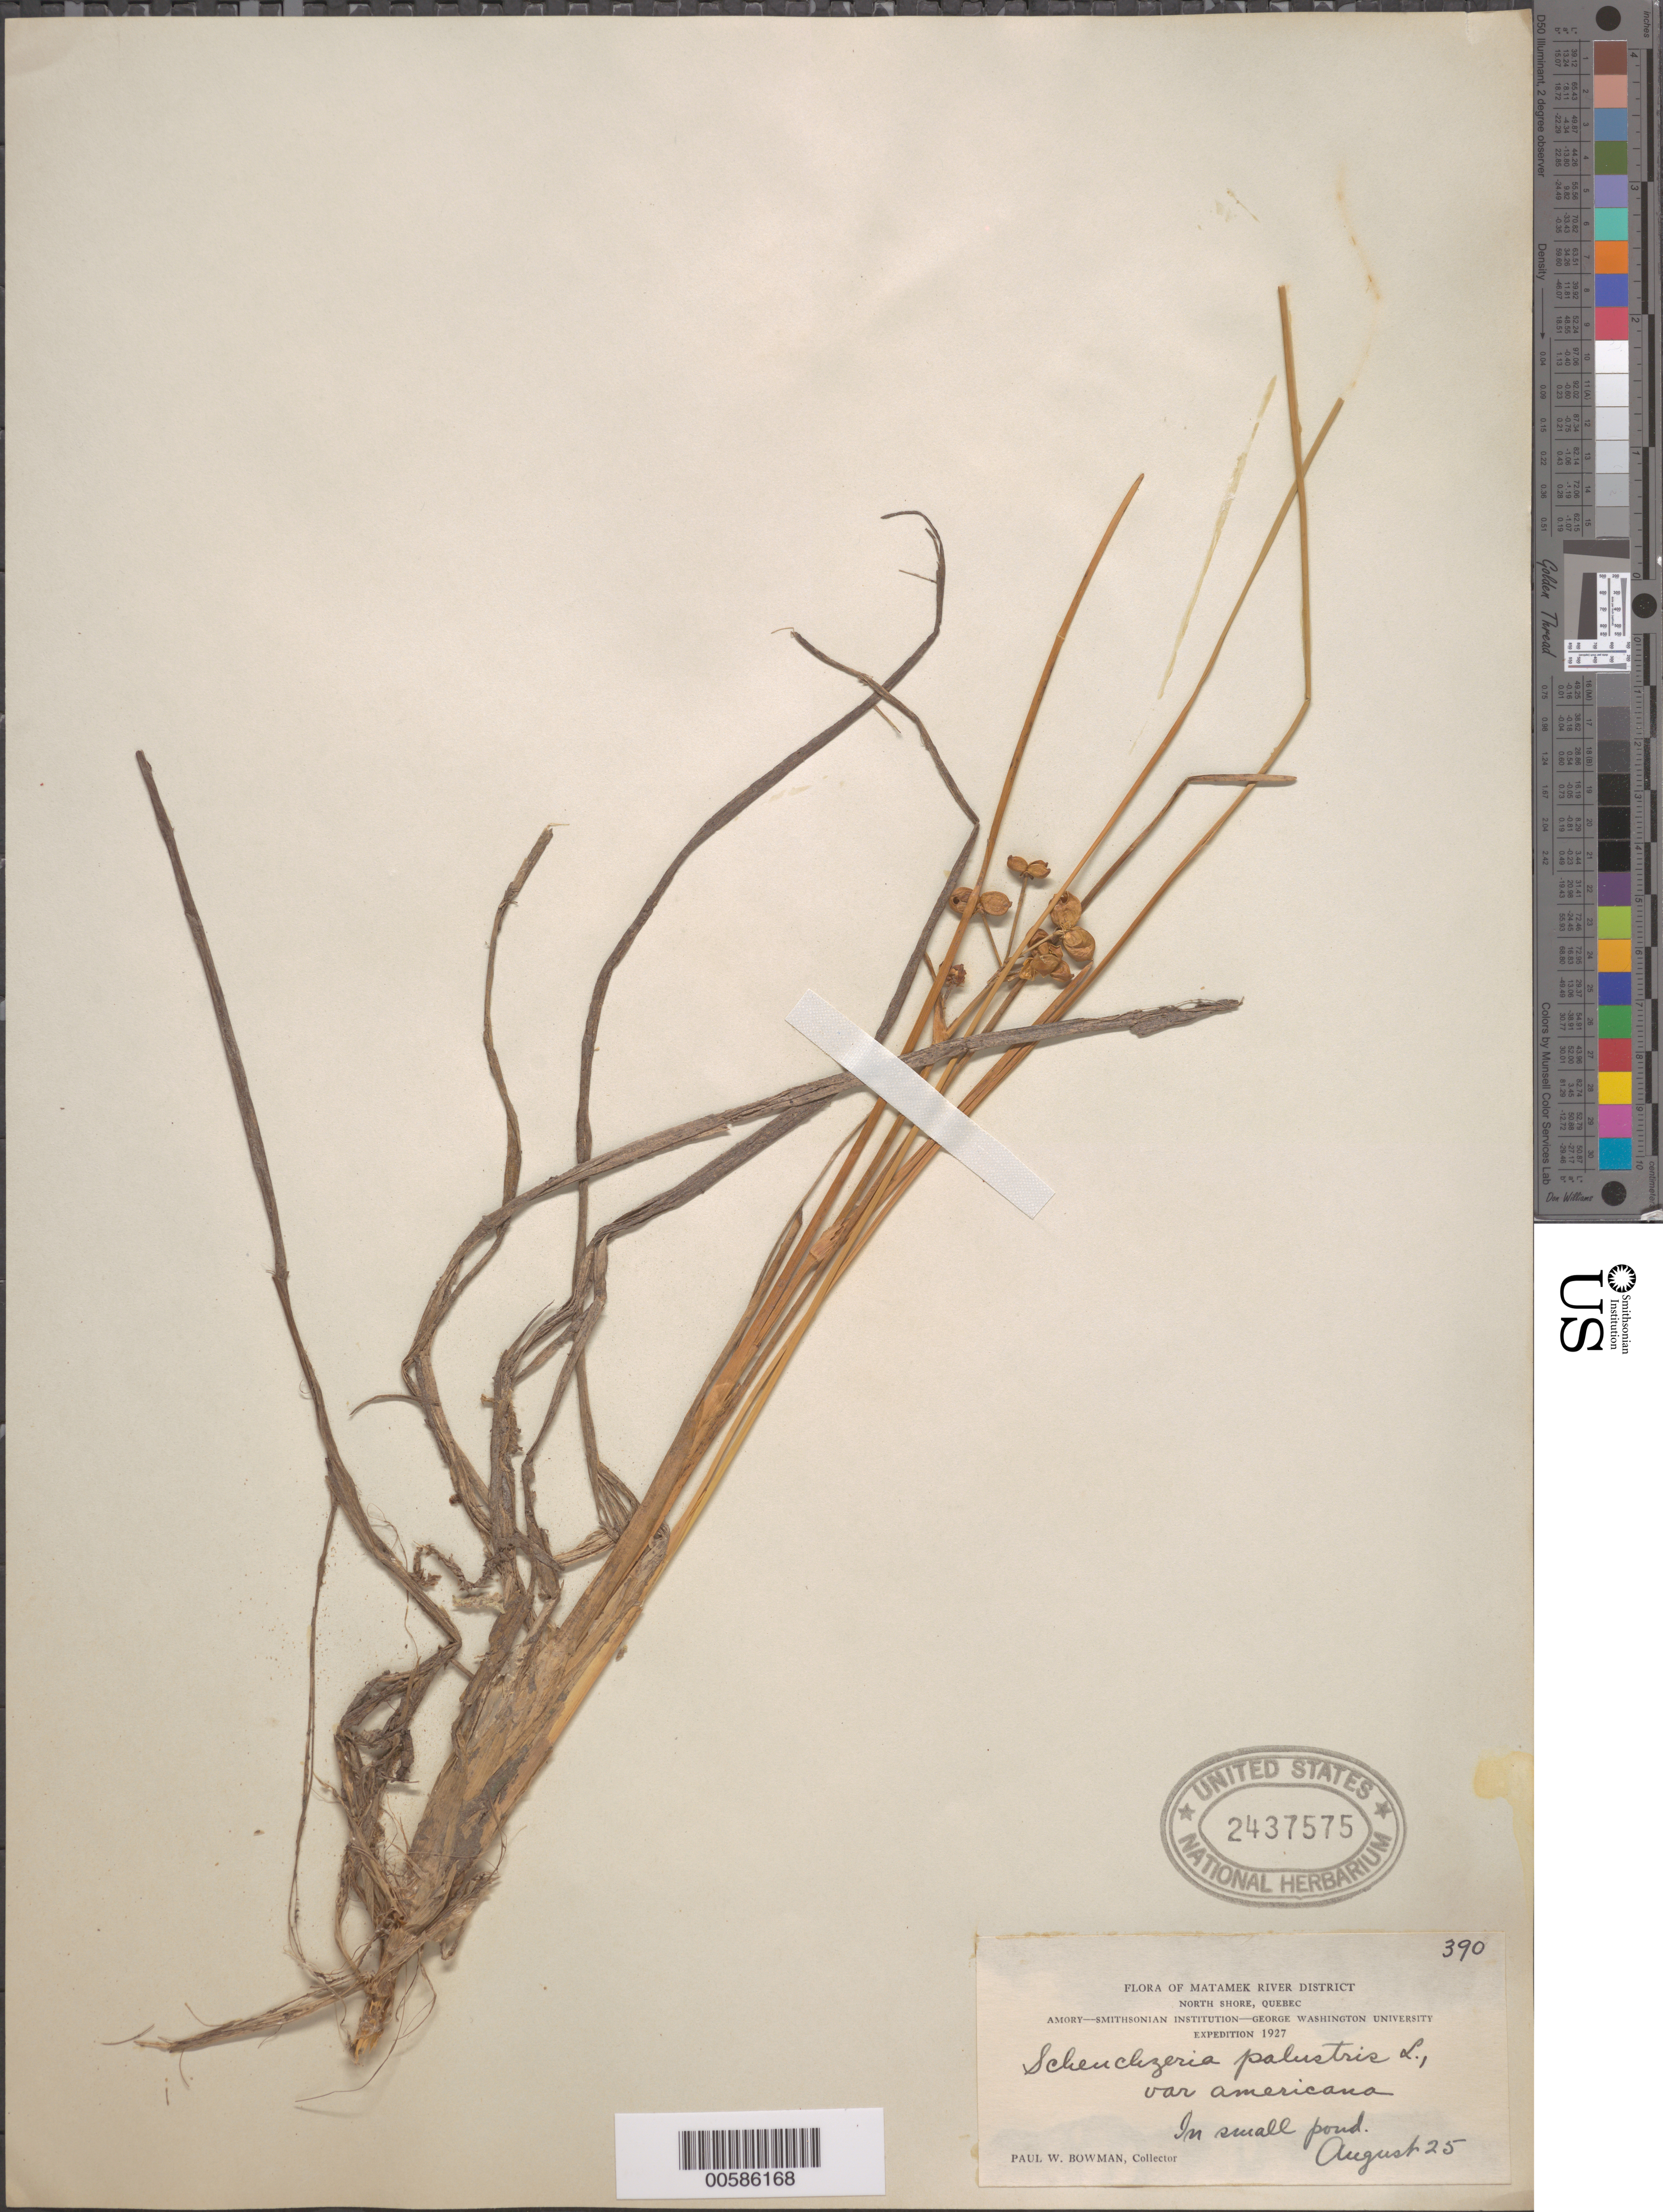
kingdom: Plantae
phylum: Tracheophyta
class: Liliopsida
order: Alismatales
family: Scheuchzeriaceae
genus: Scheuchzeria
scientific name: Scheuchzeria palustris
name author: L.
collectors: P. Bowman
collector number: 390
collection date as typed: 25 Aug 1927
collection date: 1927-08-25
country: Canada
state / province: Quebec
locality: Matamek River Dist, North shore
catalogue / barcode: US 2437575